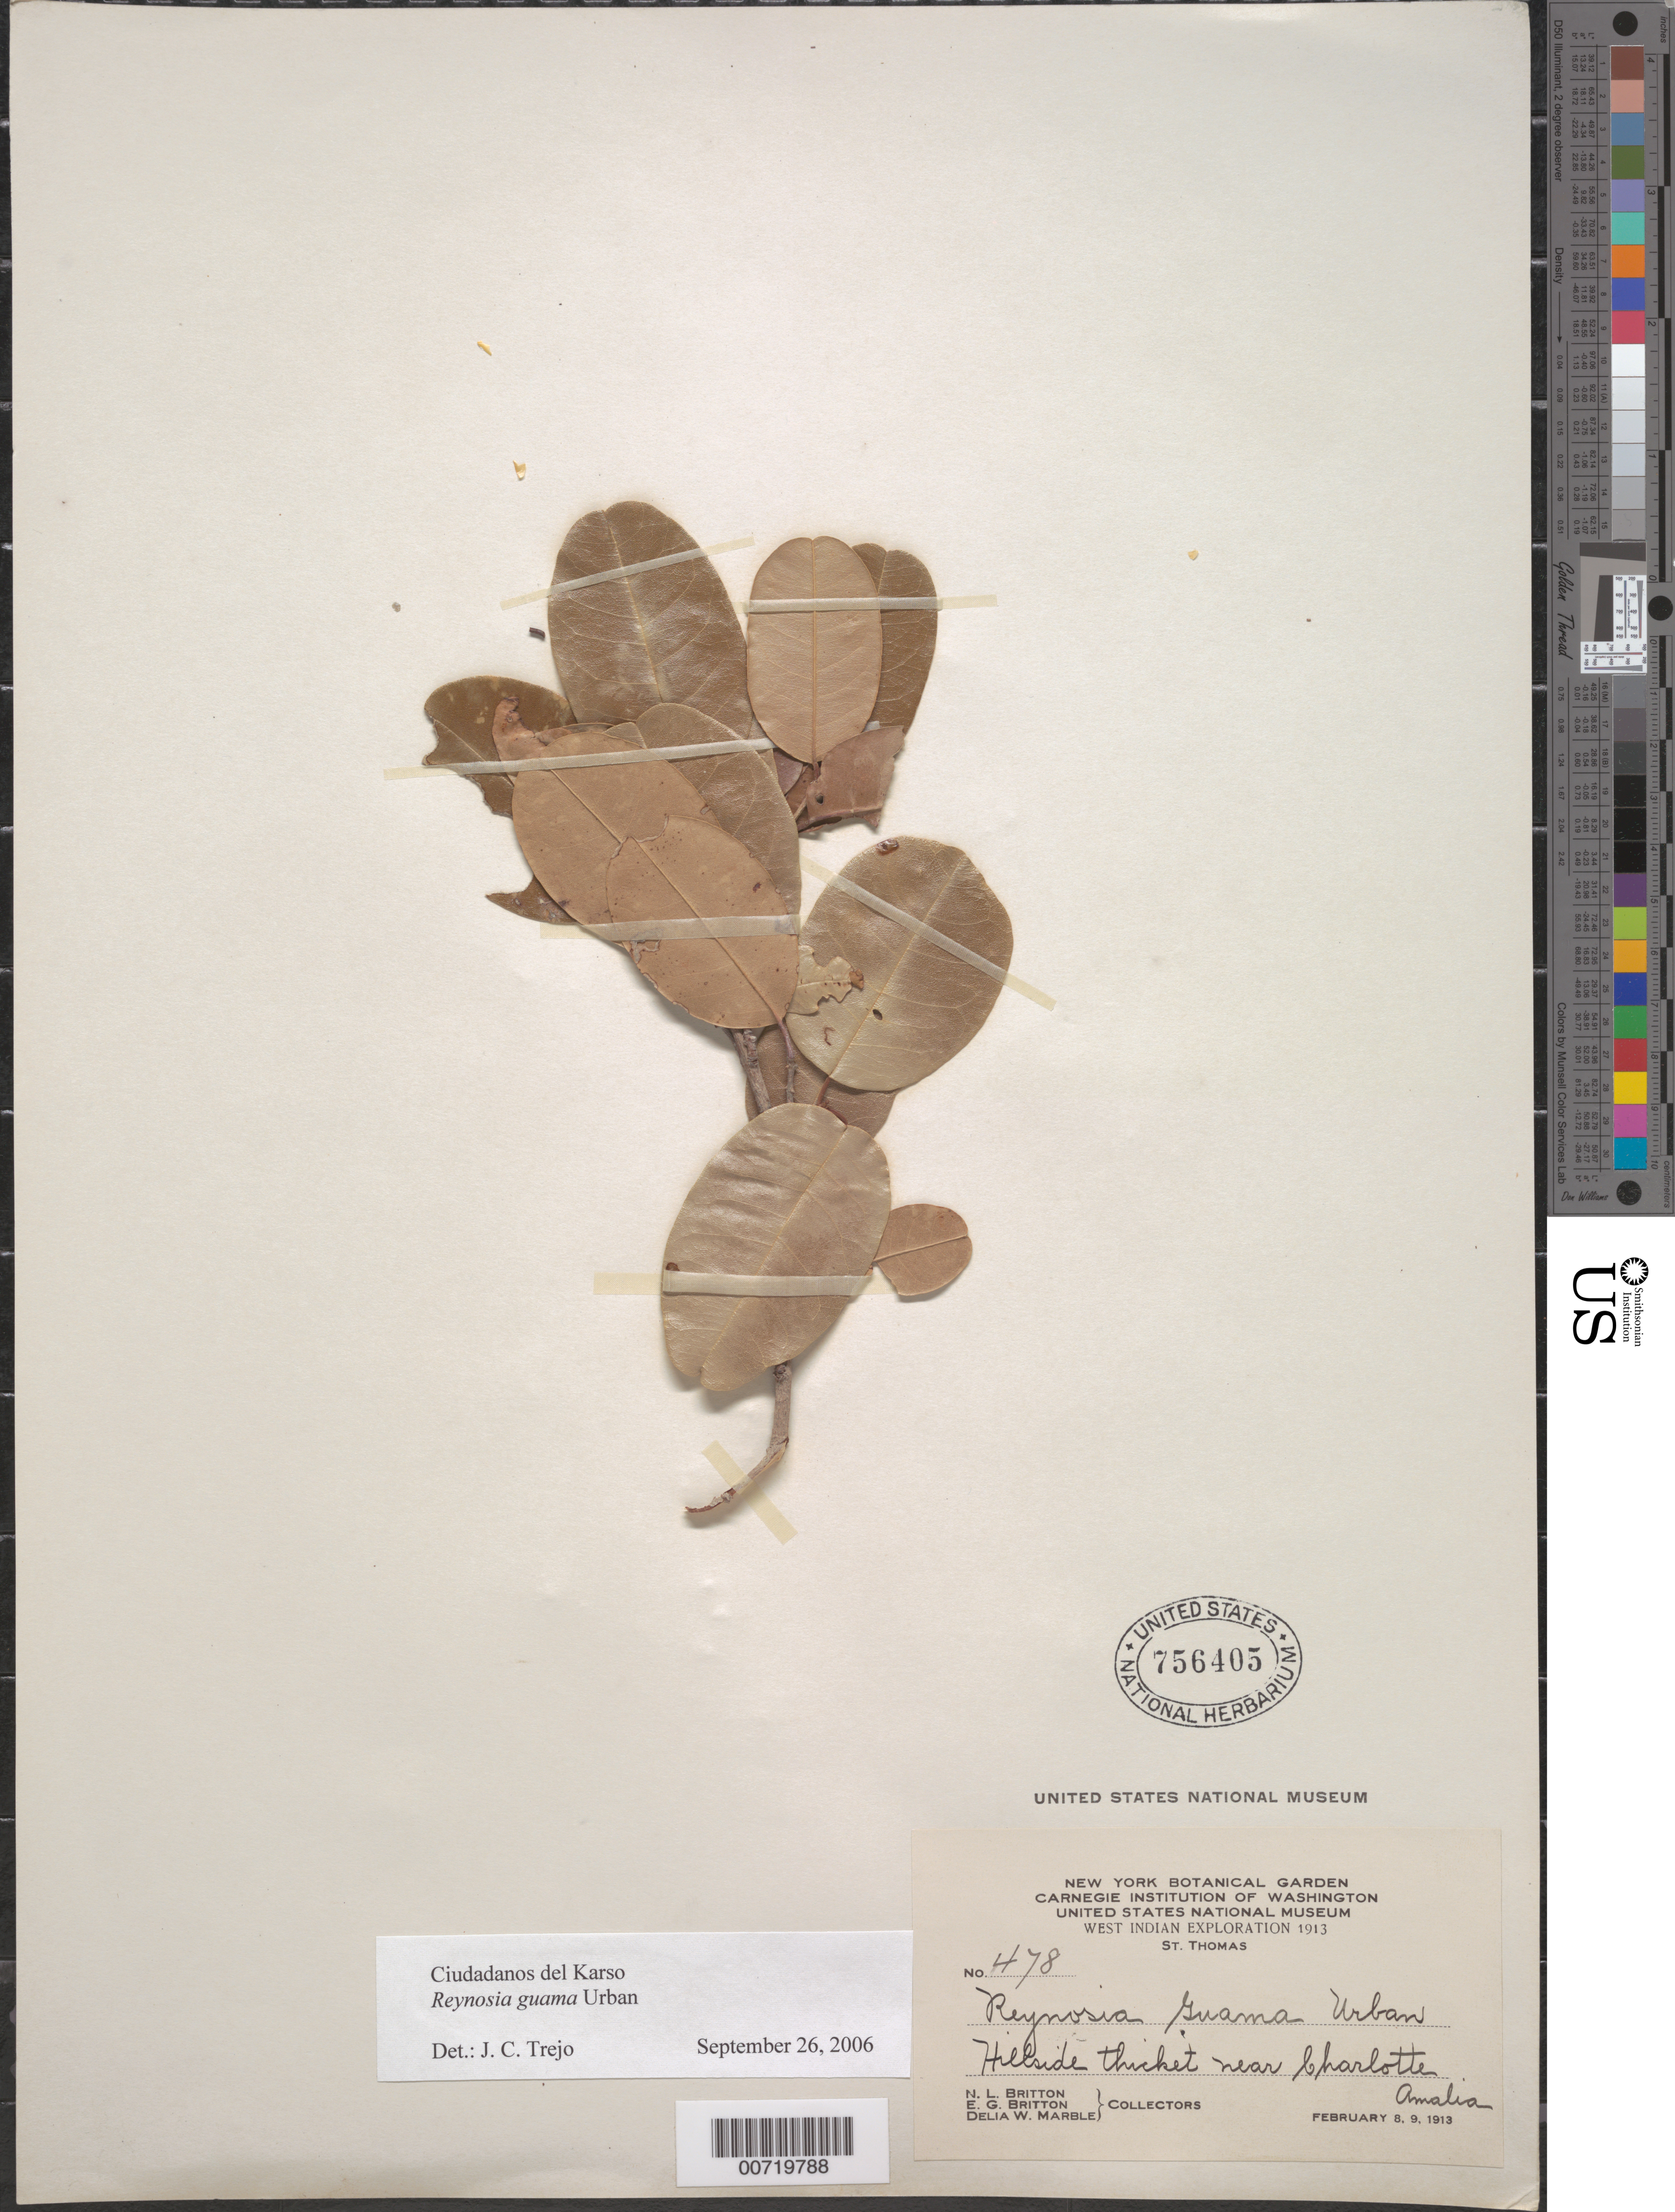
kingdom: Plantae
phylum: Tracheophyta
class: Magnoliopsida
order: Rosales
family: Rhamnaceae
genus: Reynosia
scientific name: Reynosia guama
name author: Urb.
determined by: Trejo-Torres, J. C.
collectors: N. Britton, E. G. Britton & D. W. Marble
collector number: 478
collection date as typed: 08 Feb 1913 and 09 Feb 1913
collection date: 1913-02-08,1913-02-09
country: U.S. Virgin Islands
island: St. Thomas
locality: Charlotte Amalia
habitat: Hillside thicket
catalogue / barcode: US 756405